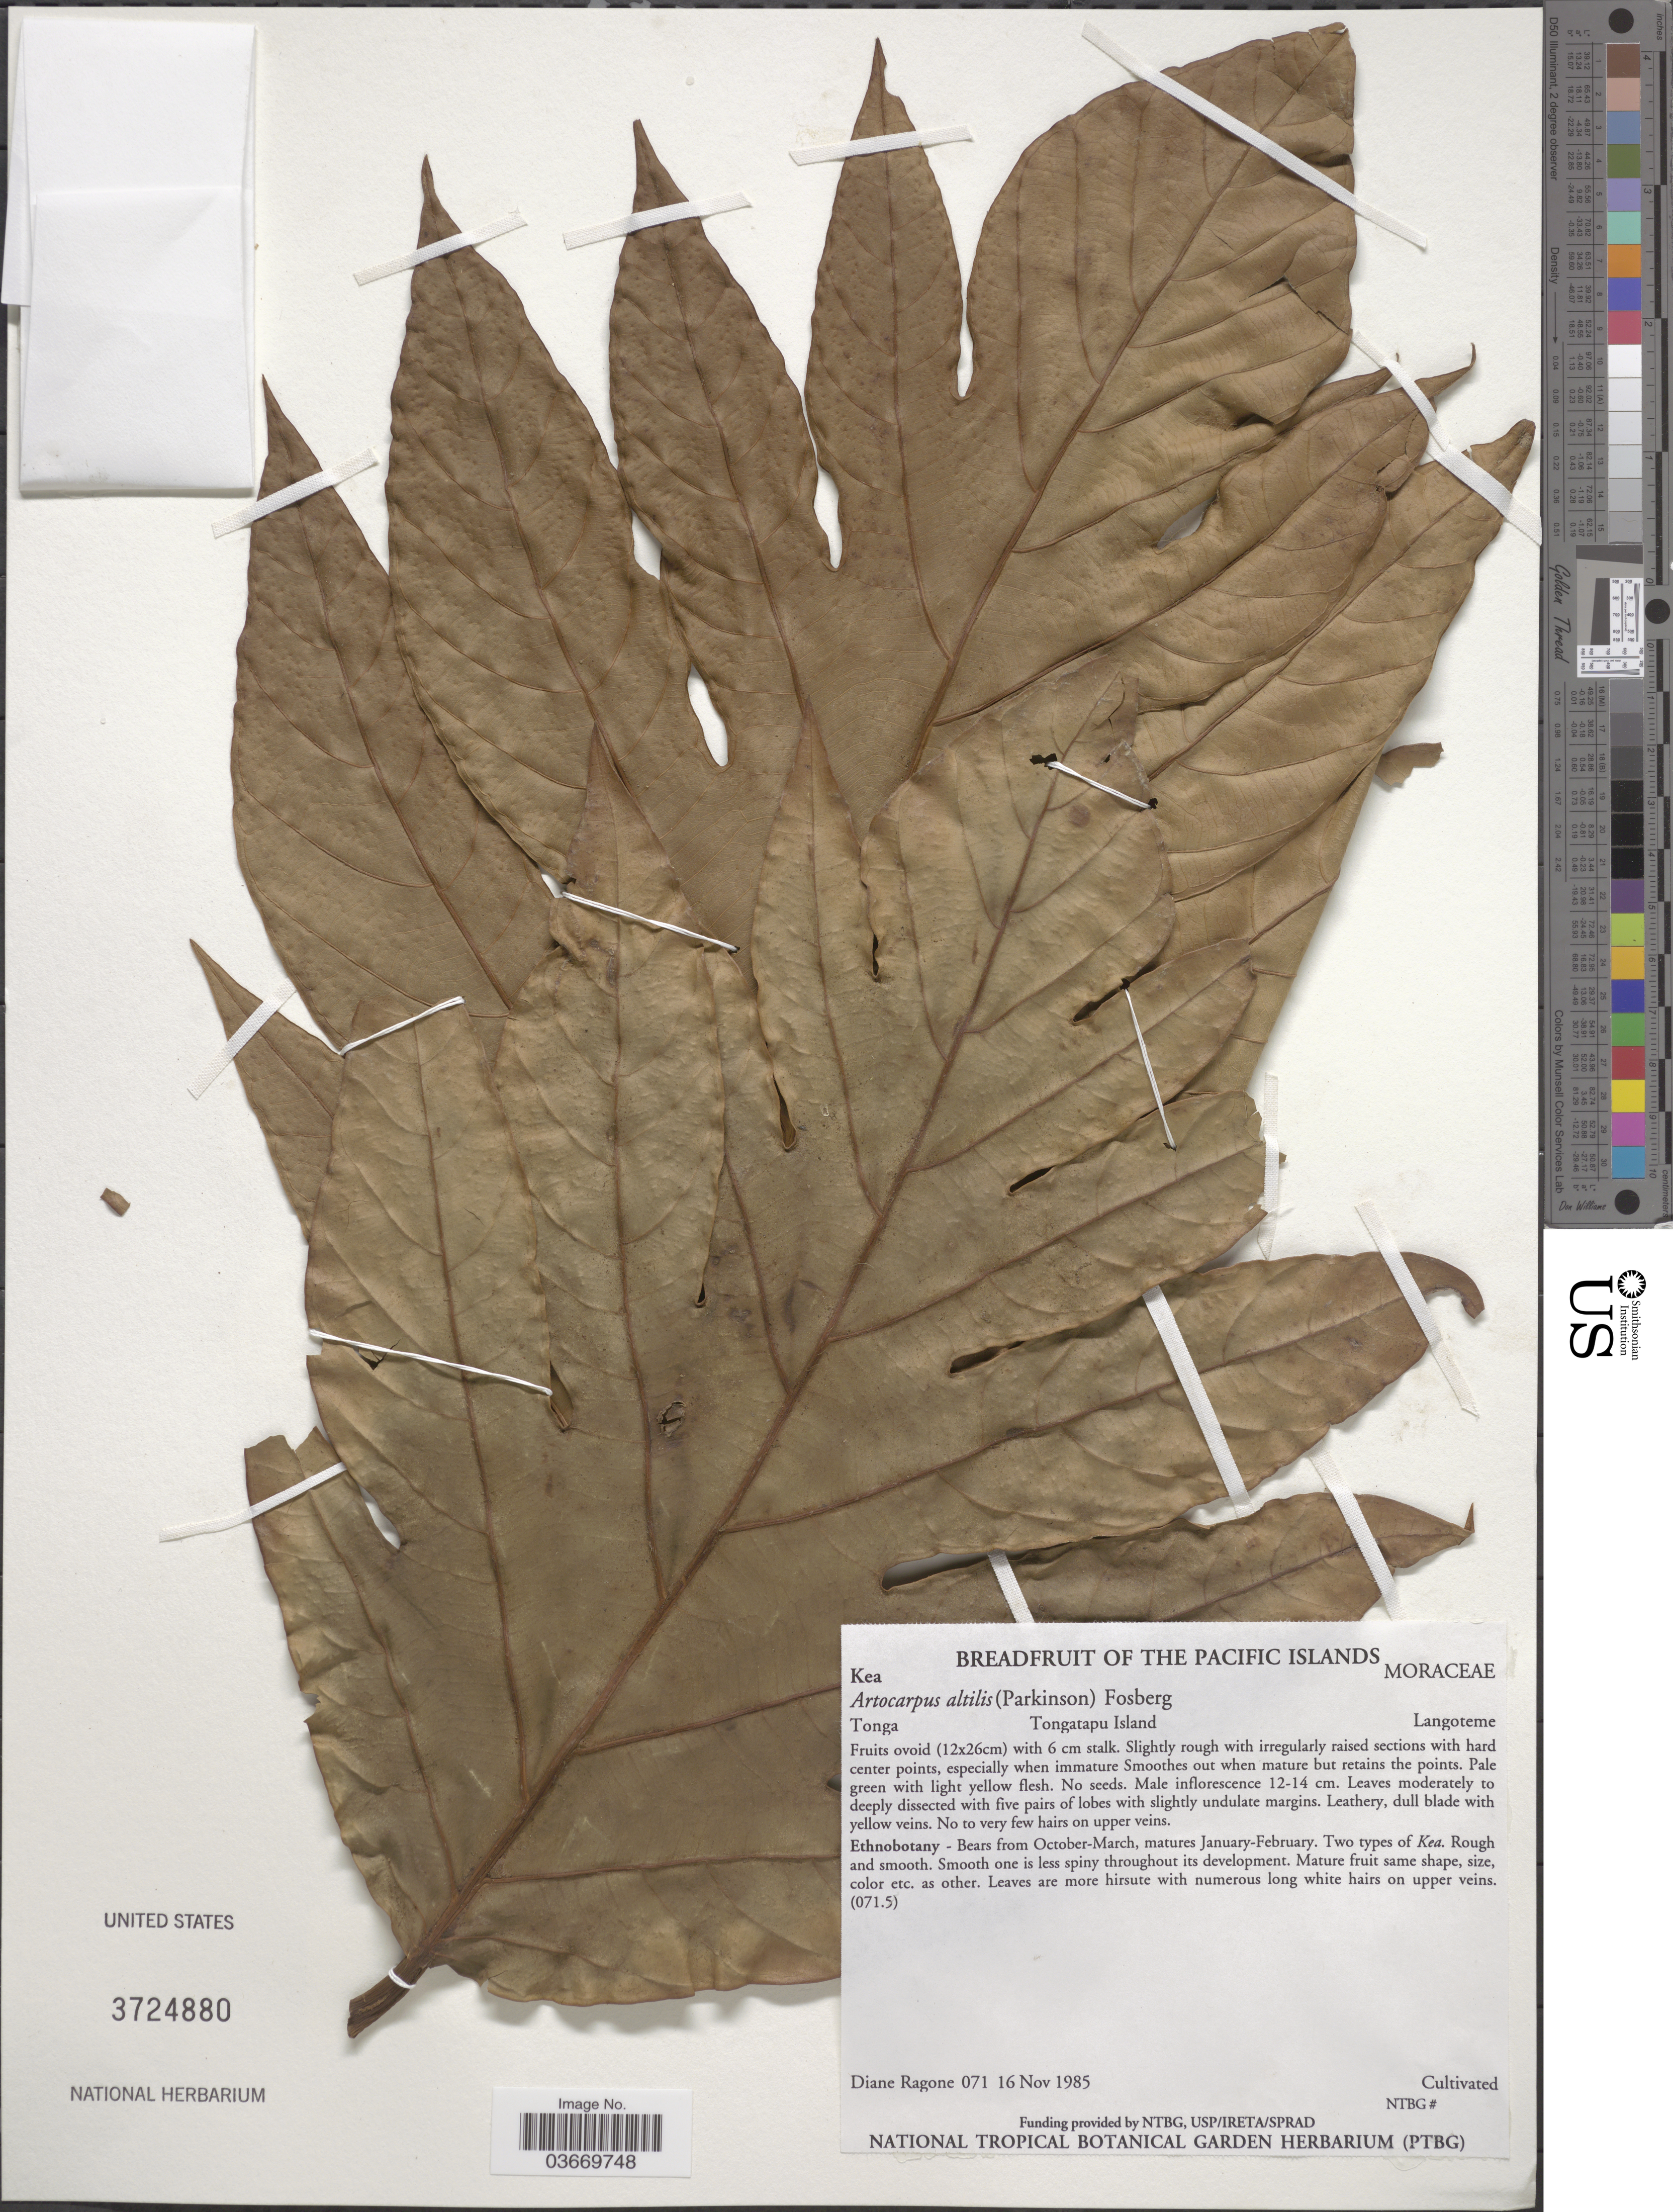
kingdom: Plantae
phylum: Tracheophyta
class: Magnoliopsida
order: Rosales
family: Moraceae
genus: Artocarpus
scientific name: Artocarpus altilis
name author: (Parkinson) Fosberg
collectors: D. Ragone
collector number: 071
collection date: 1985-11-16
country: Tonga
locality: Tongatapu Island. Langoteme.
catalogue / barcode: US 3724880